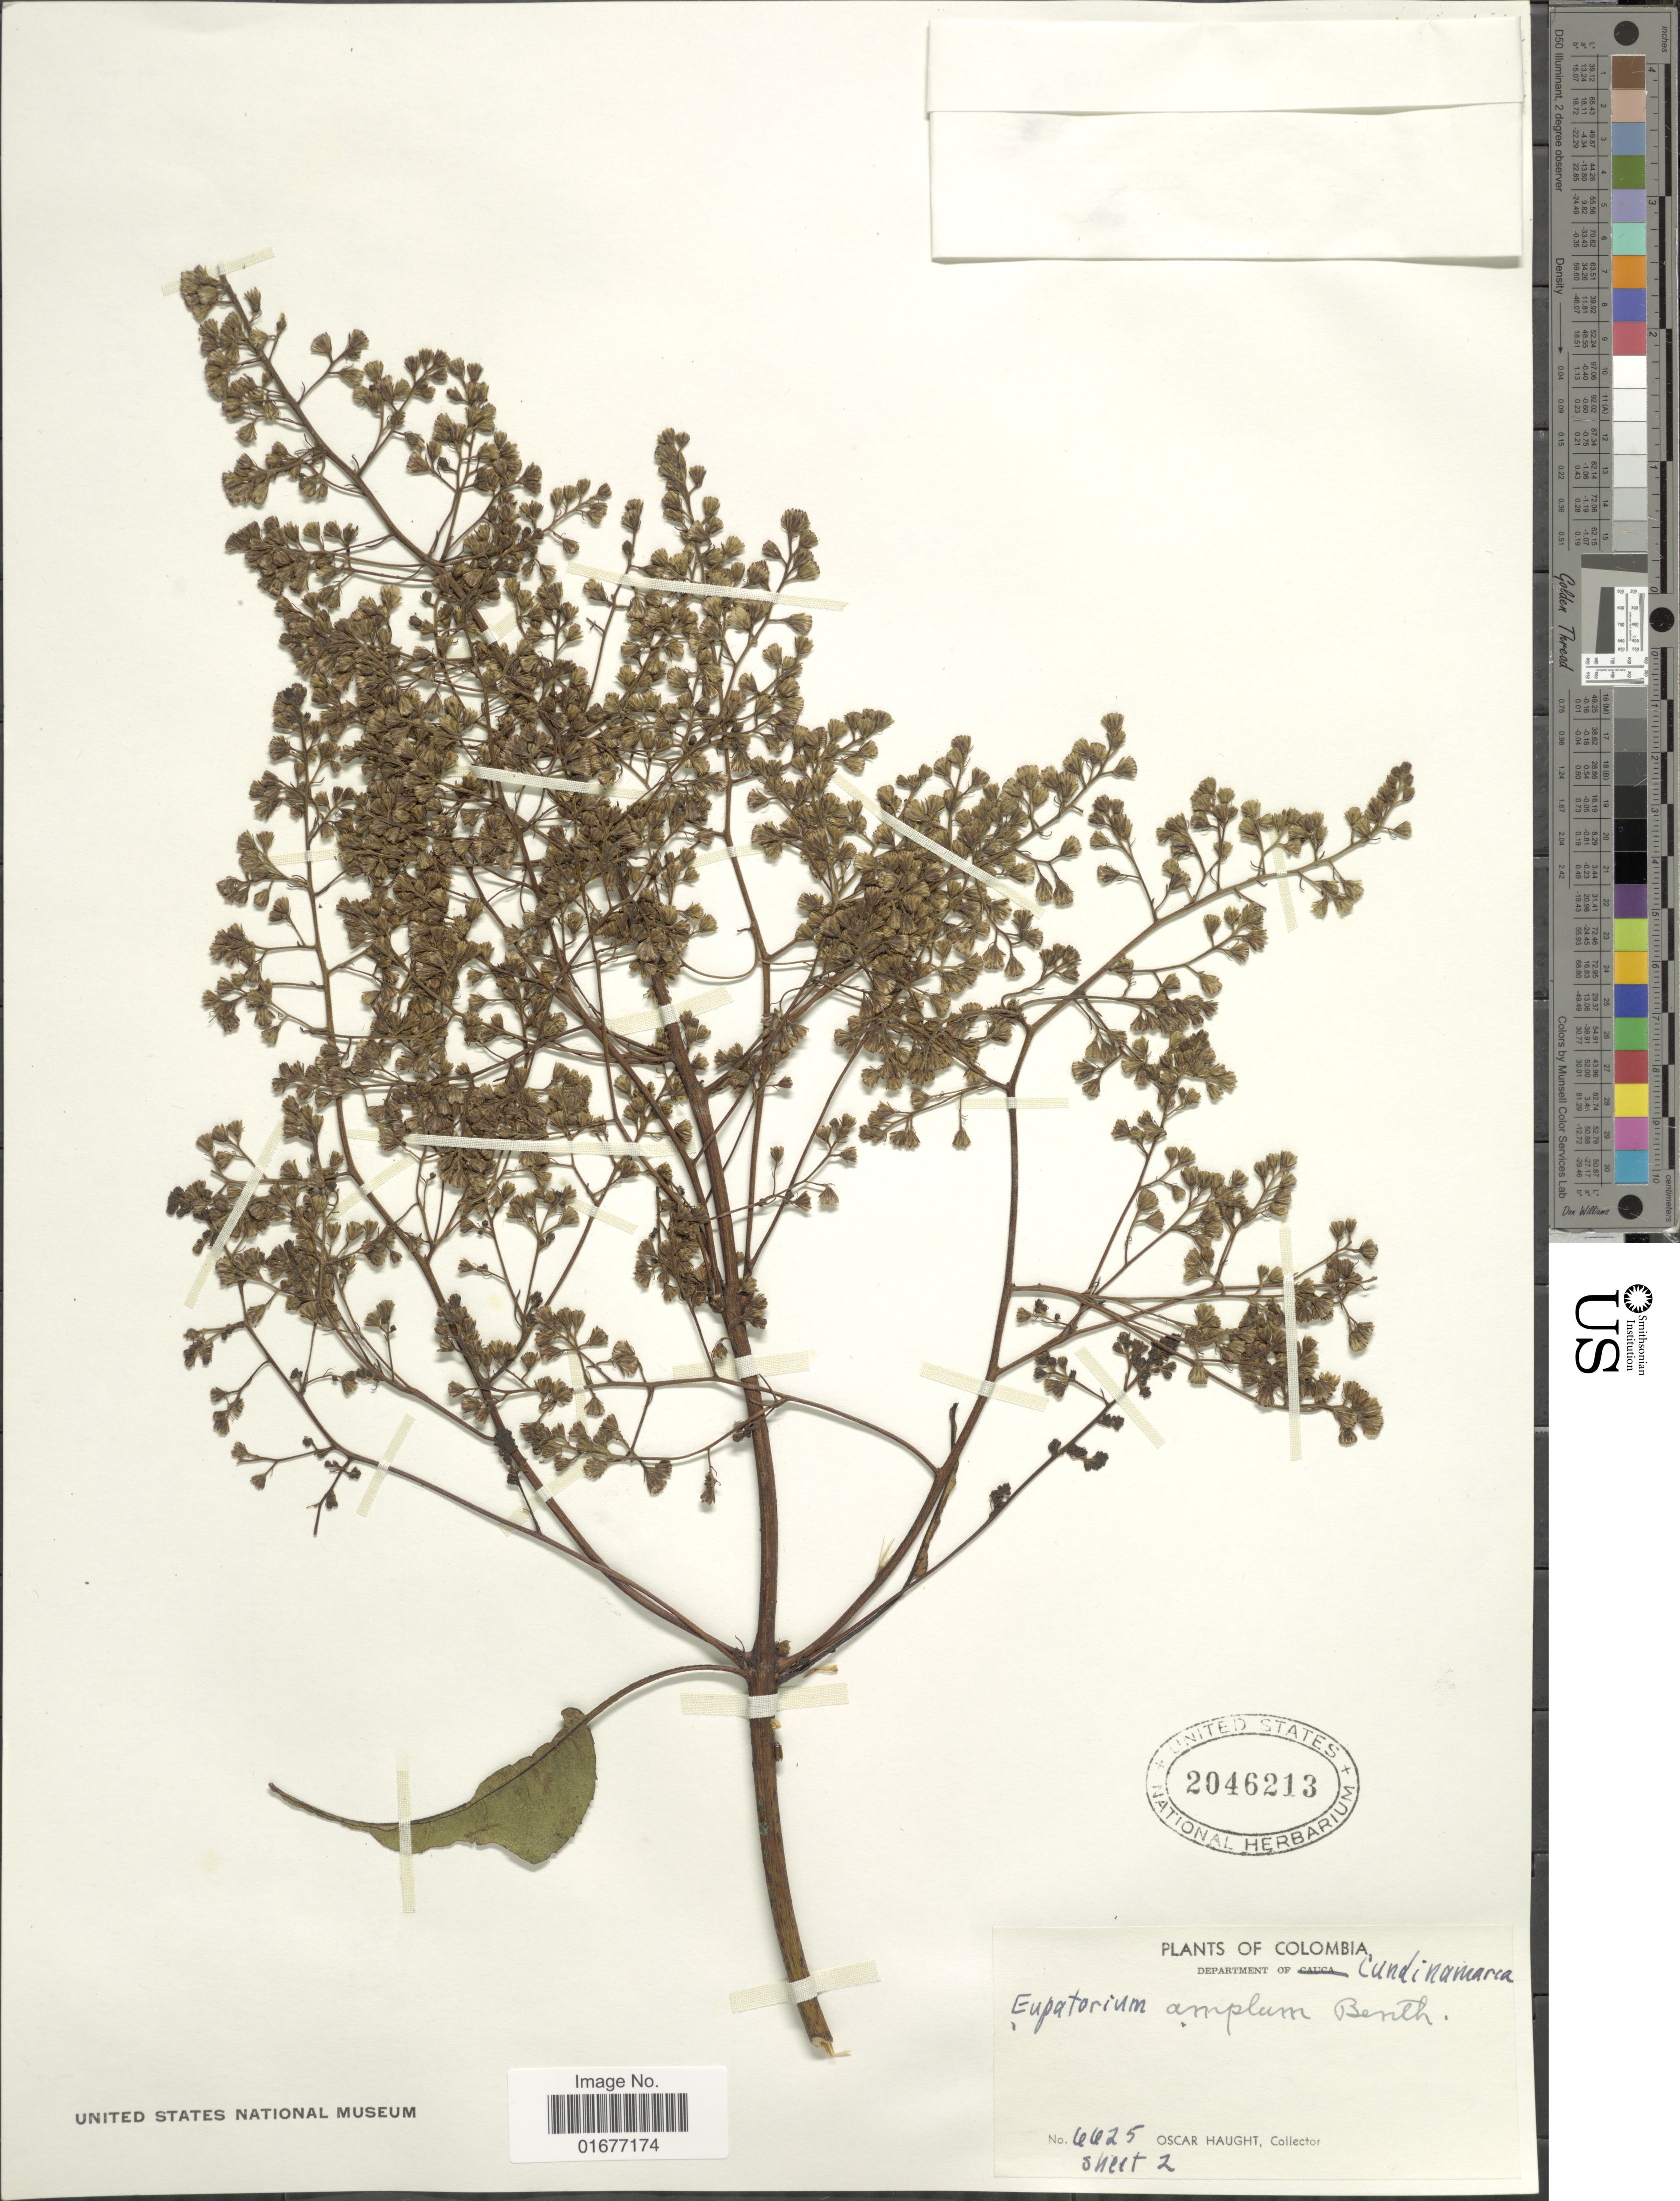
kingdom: Plantae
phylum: Tracheophyta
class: Magnoliopsida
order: Asterales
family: Asteraceae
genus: Ageratina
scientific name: Ageratina ampla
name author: (Benth.) R.M. King & H. Rob.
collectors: O. L. Haught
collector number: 6625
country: Colombia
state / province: Cundinamarca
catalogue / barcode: US 2046213